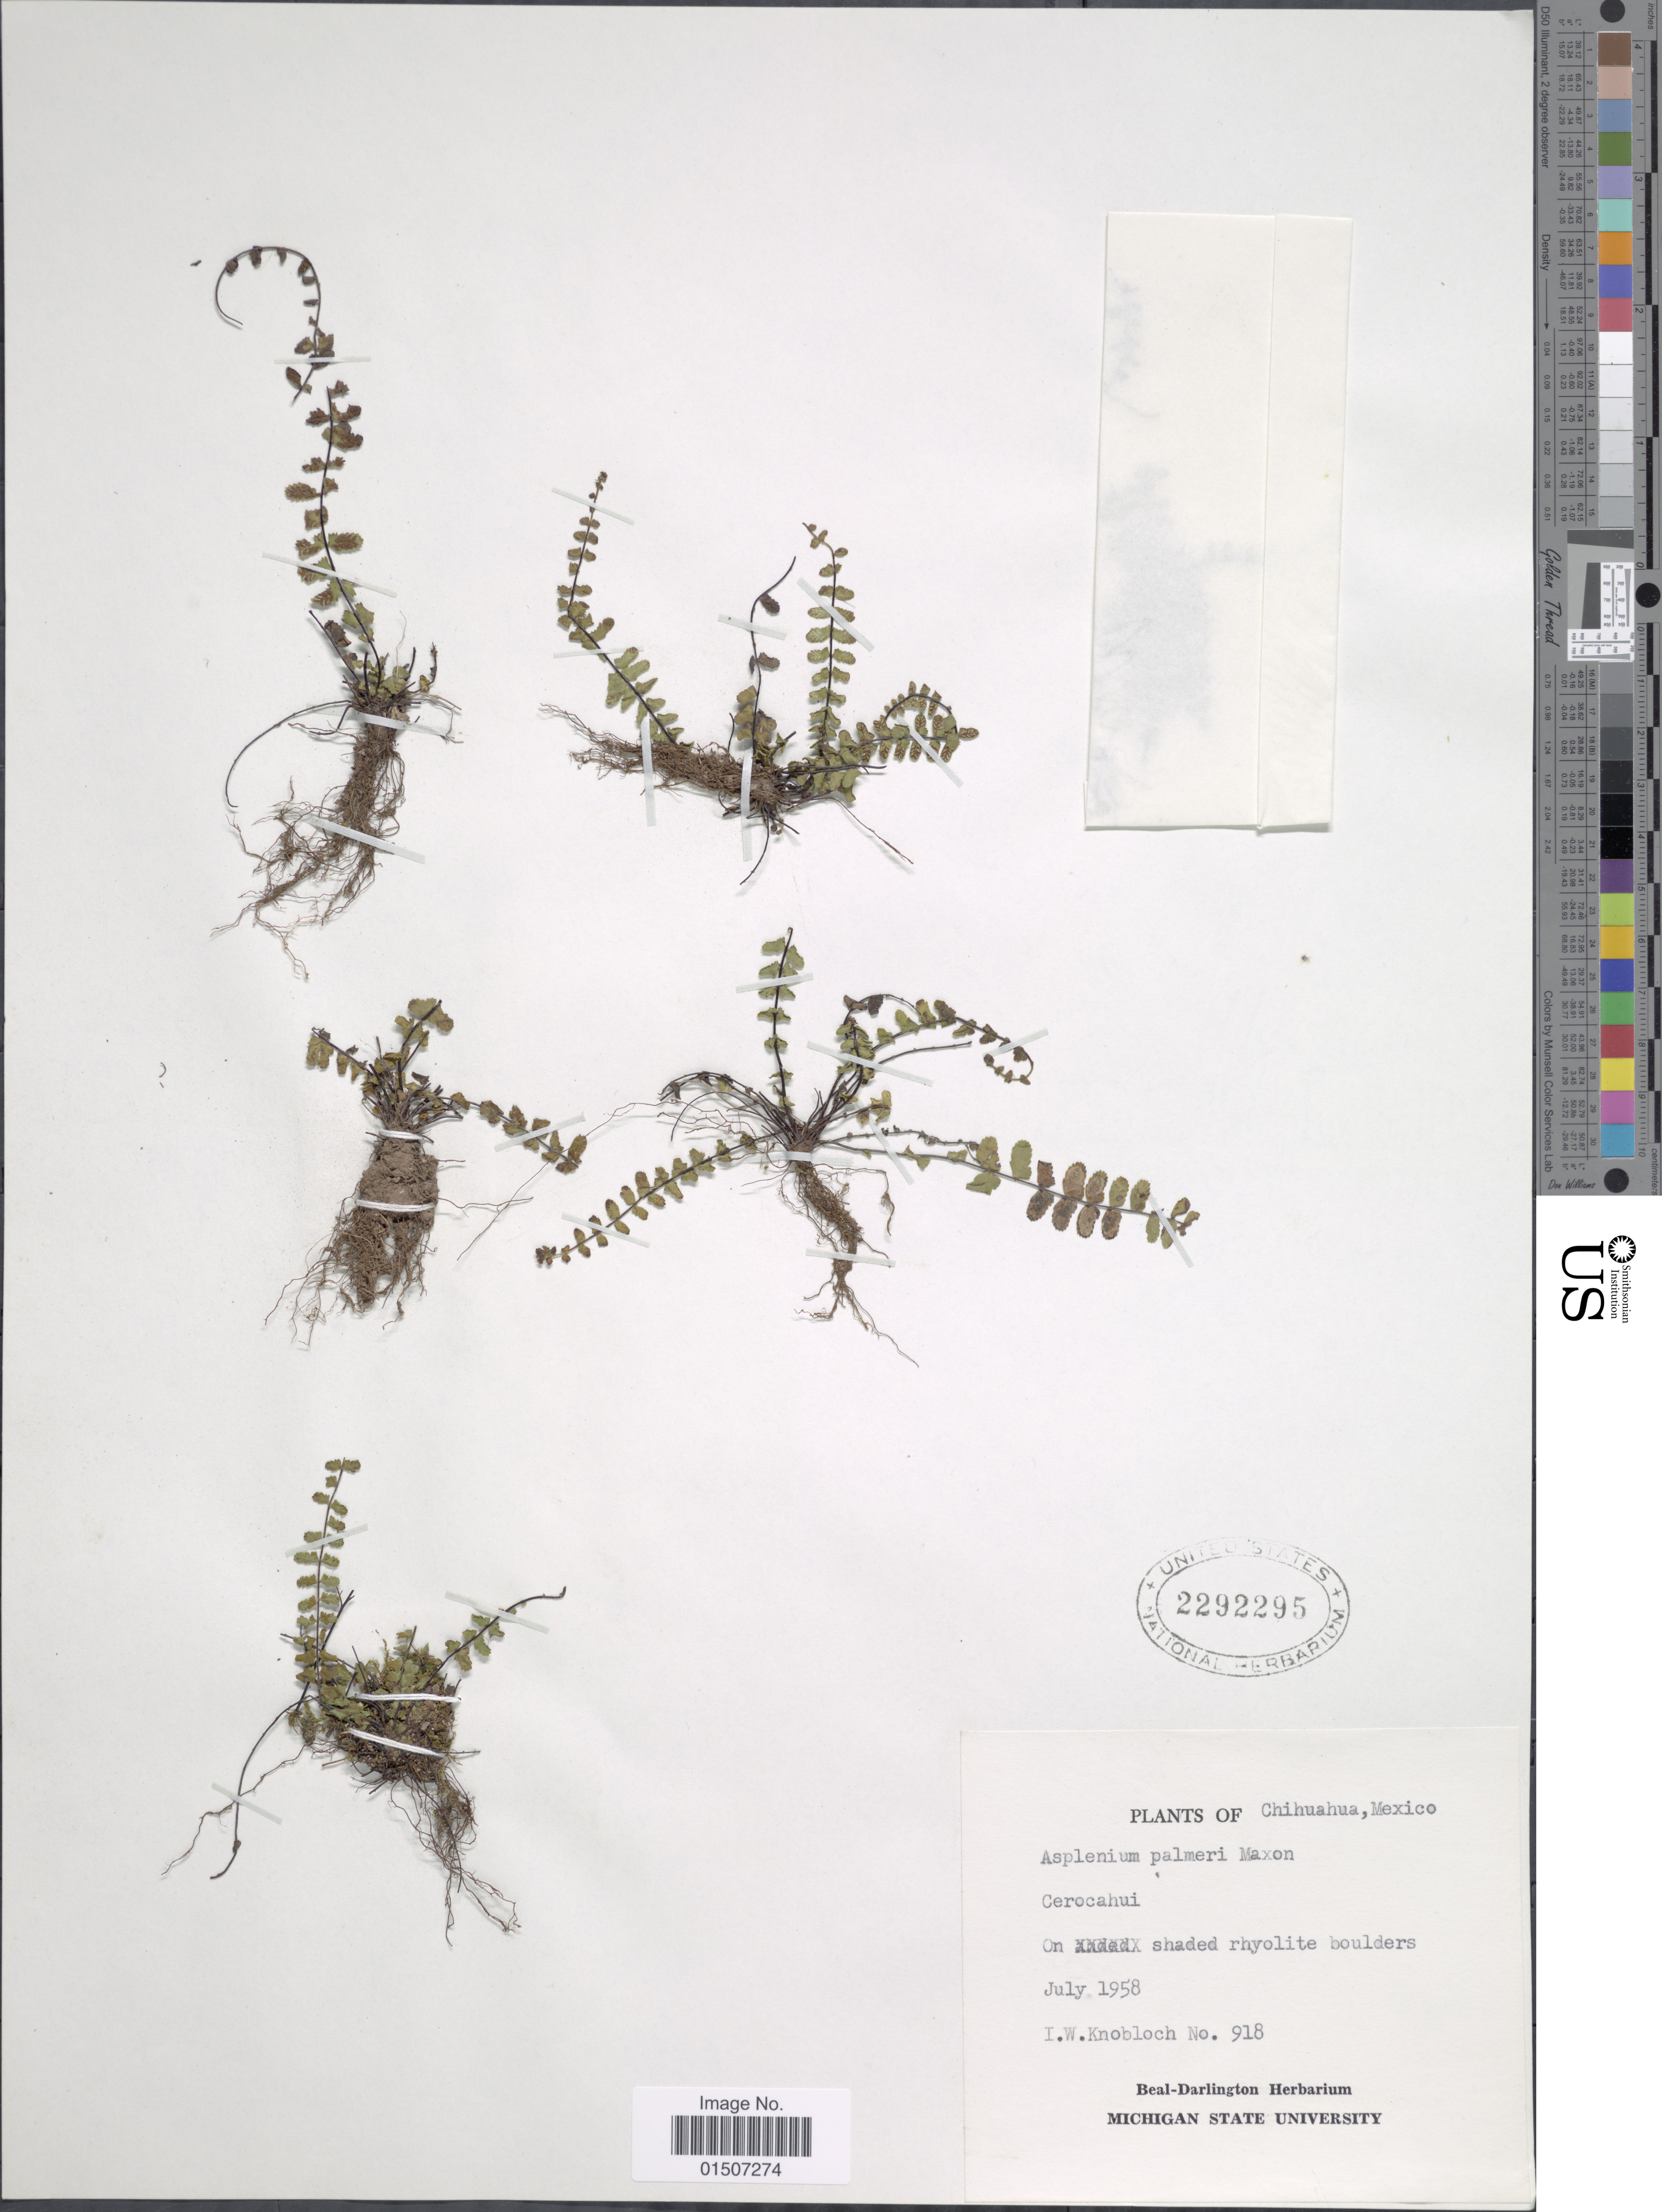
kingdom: Plantae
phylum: Tracheophyta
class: Polypodiopsida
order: Polypodiales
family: Aspleniaceae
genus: Asplenium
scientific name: Asplenium palmeri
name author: Maxon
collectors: I. W. Knobloch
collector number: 918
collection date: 1958-07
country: Mexico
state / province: Chihuahua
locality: Cerocahui, On shaded rhylite boulders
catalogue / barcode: US 2292295